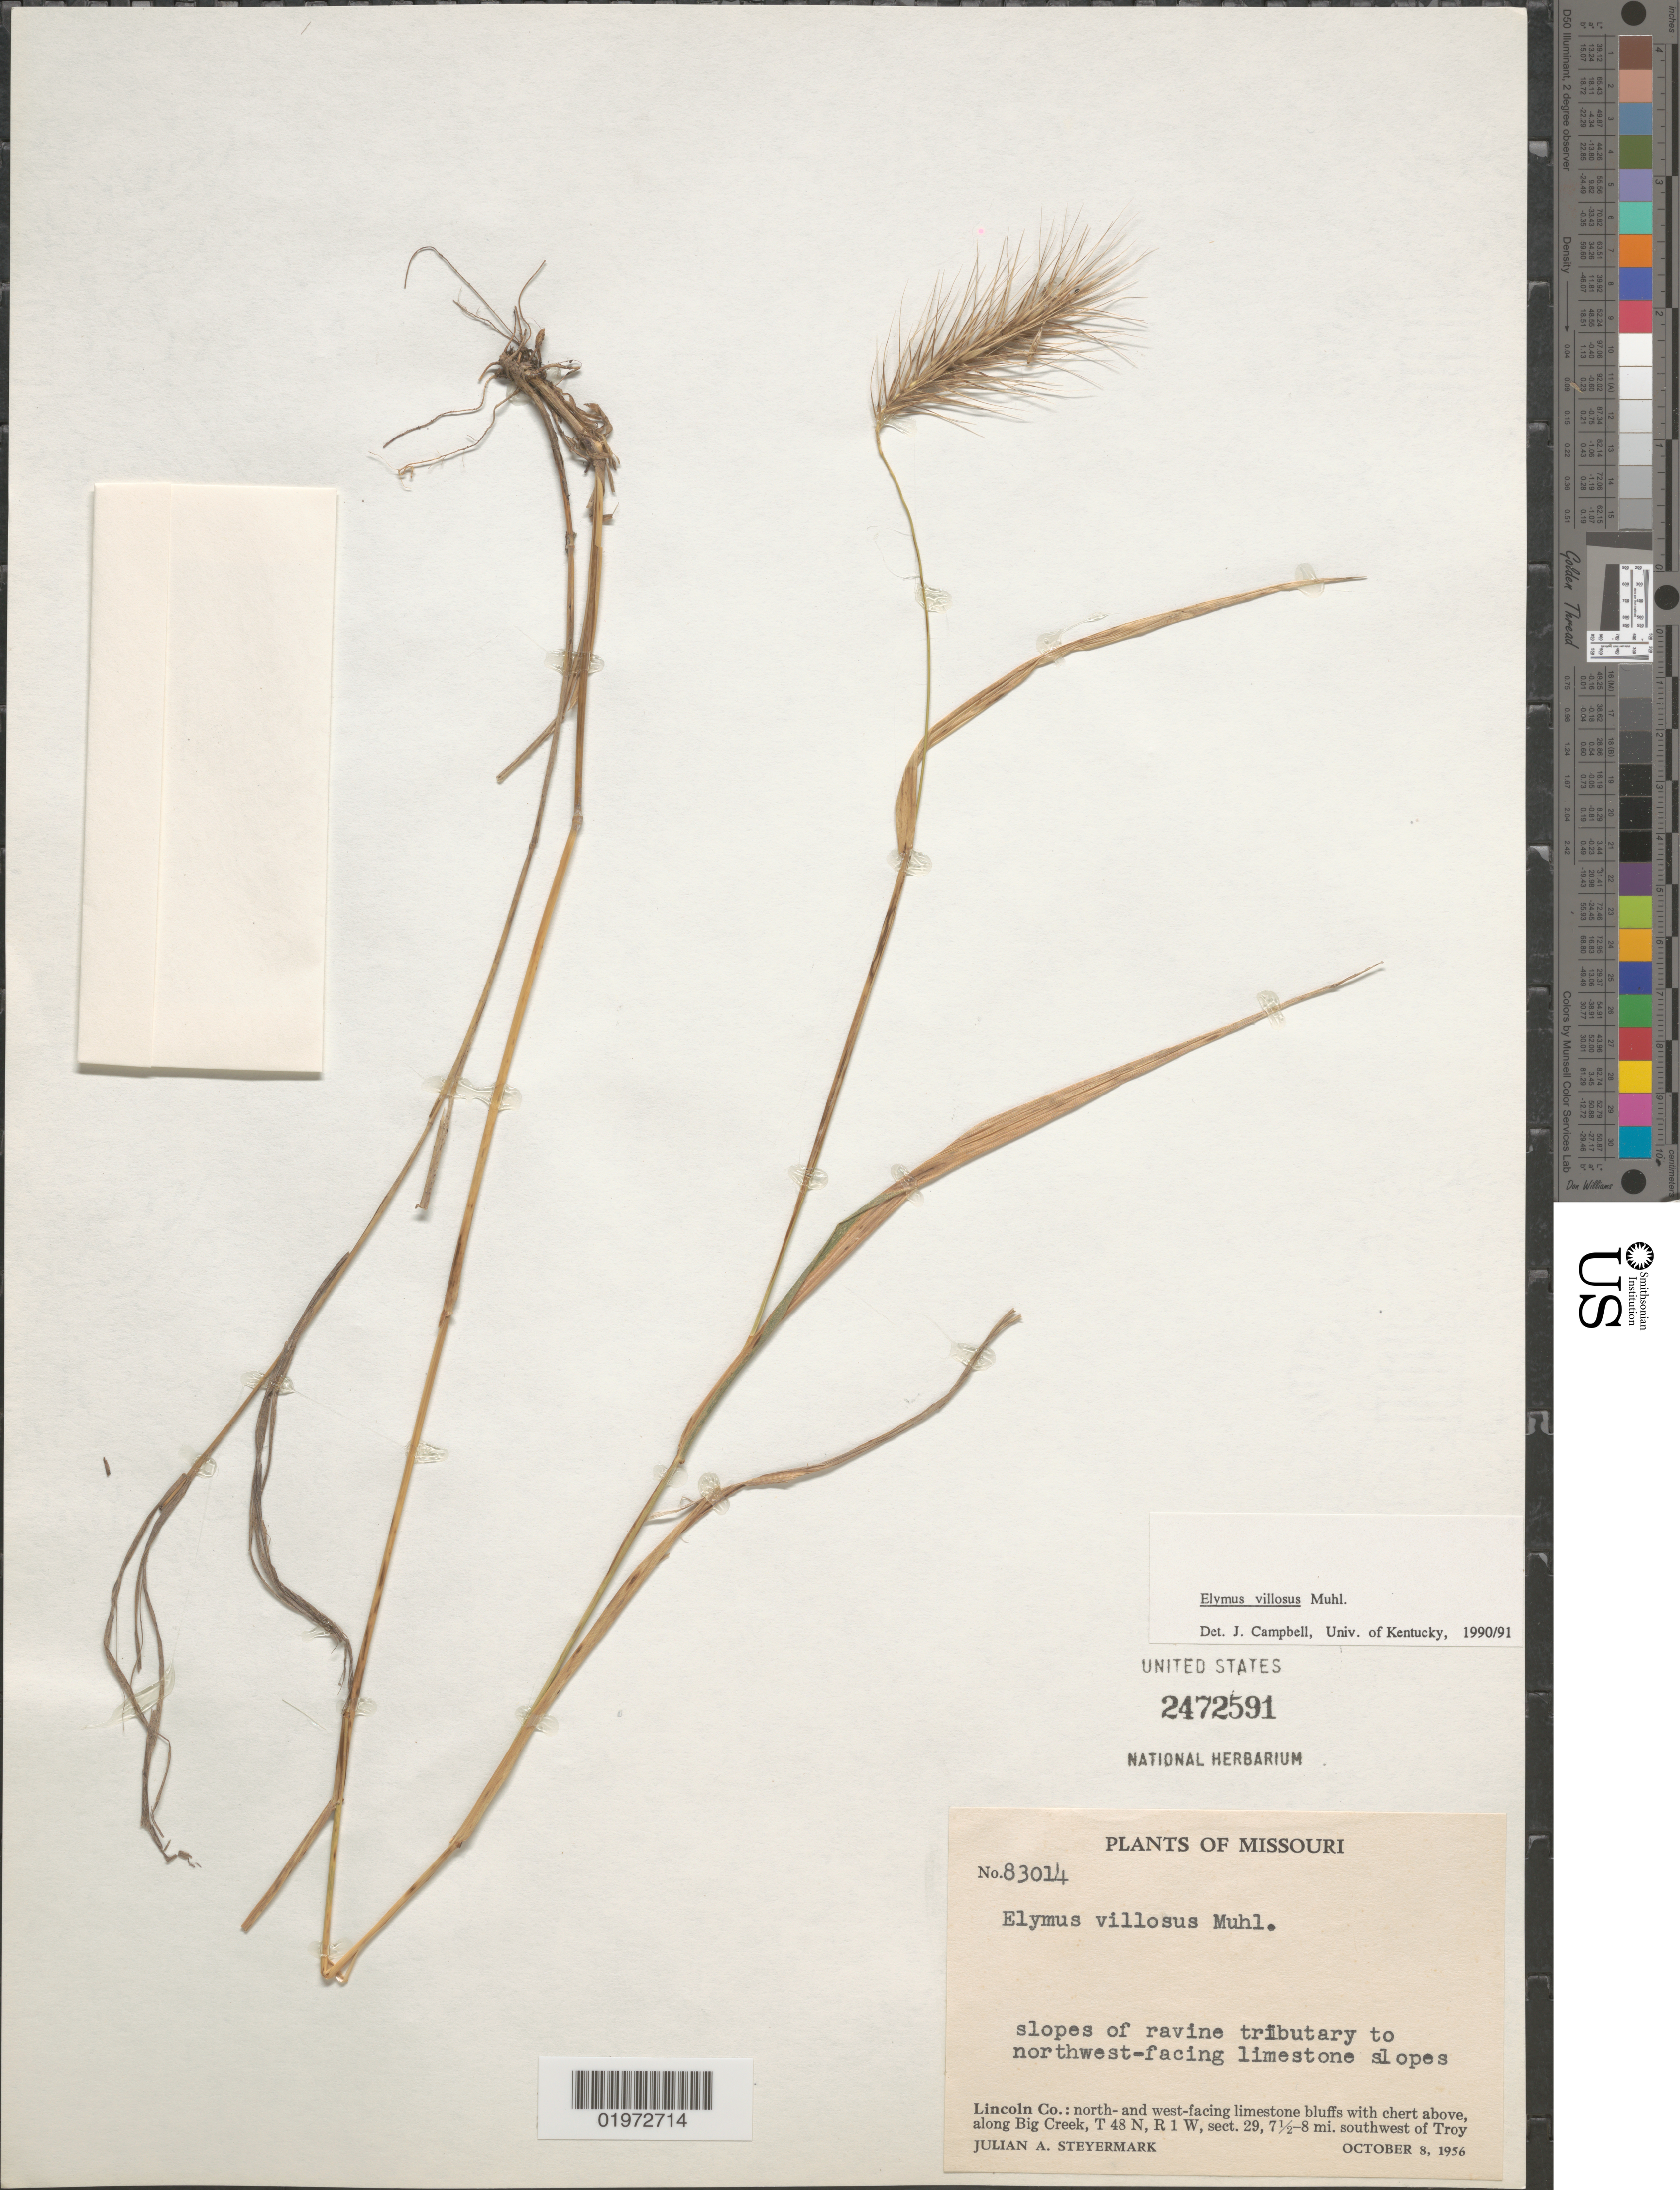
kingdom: Plantae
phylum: Tracheophyta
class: Liliopsida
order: Poales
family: Poaceae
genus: Elymus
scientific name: Elymus villosus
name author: Muhl. ex Willd.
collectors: J. Steyermark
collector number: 83014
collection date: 1956-10-08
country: United States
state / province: Missouri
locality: Slopes of ravine tributary to northwest-facing limestone slopes. Lincoln Co.: north-and west-facing limestone bluffs with chert above, along Big Creek, T 48 N, R 1 W, sect. 29, 7½-8 mi. southwest of Troy.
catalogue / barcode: US 2472591